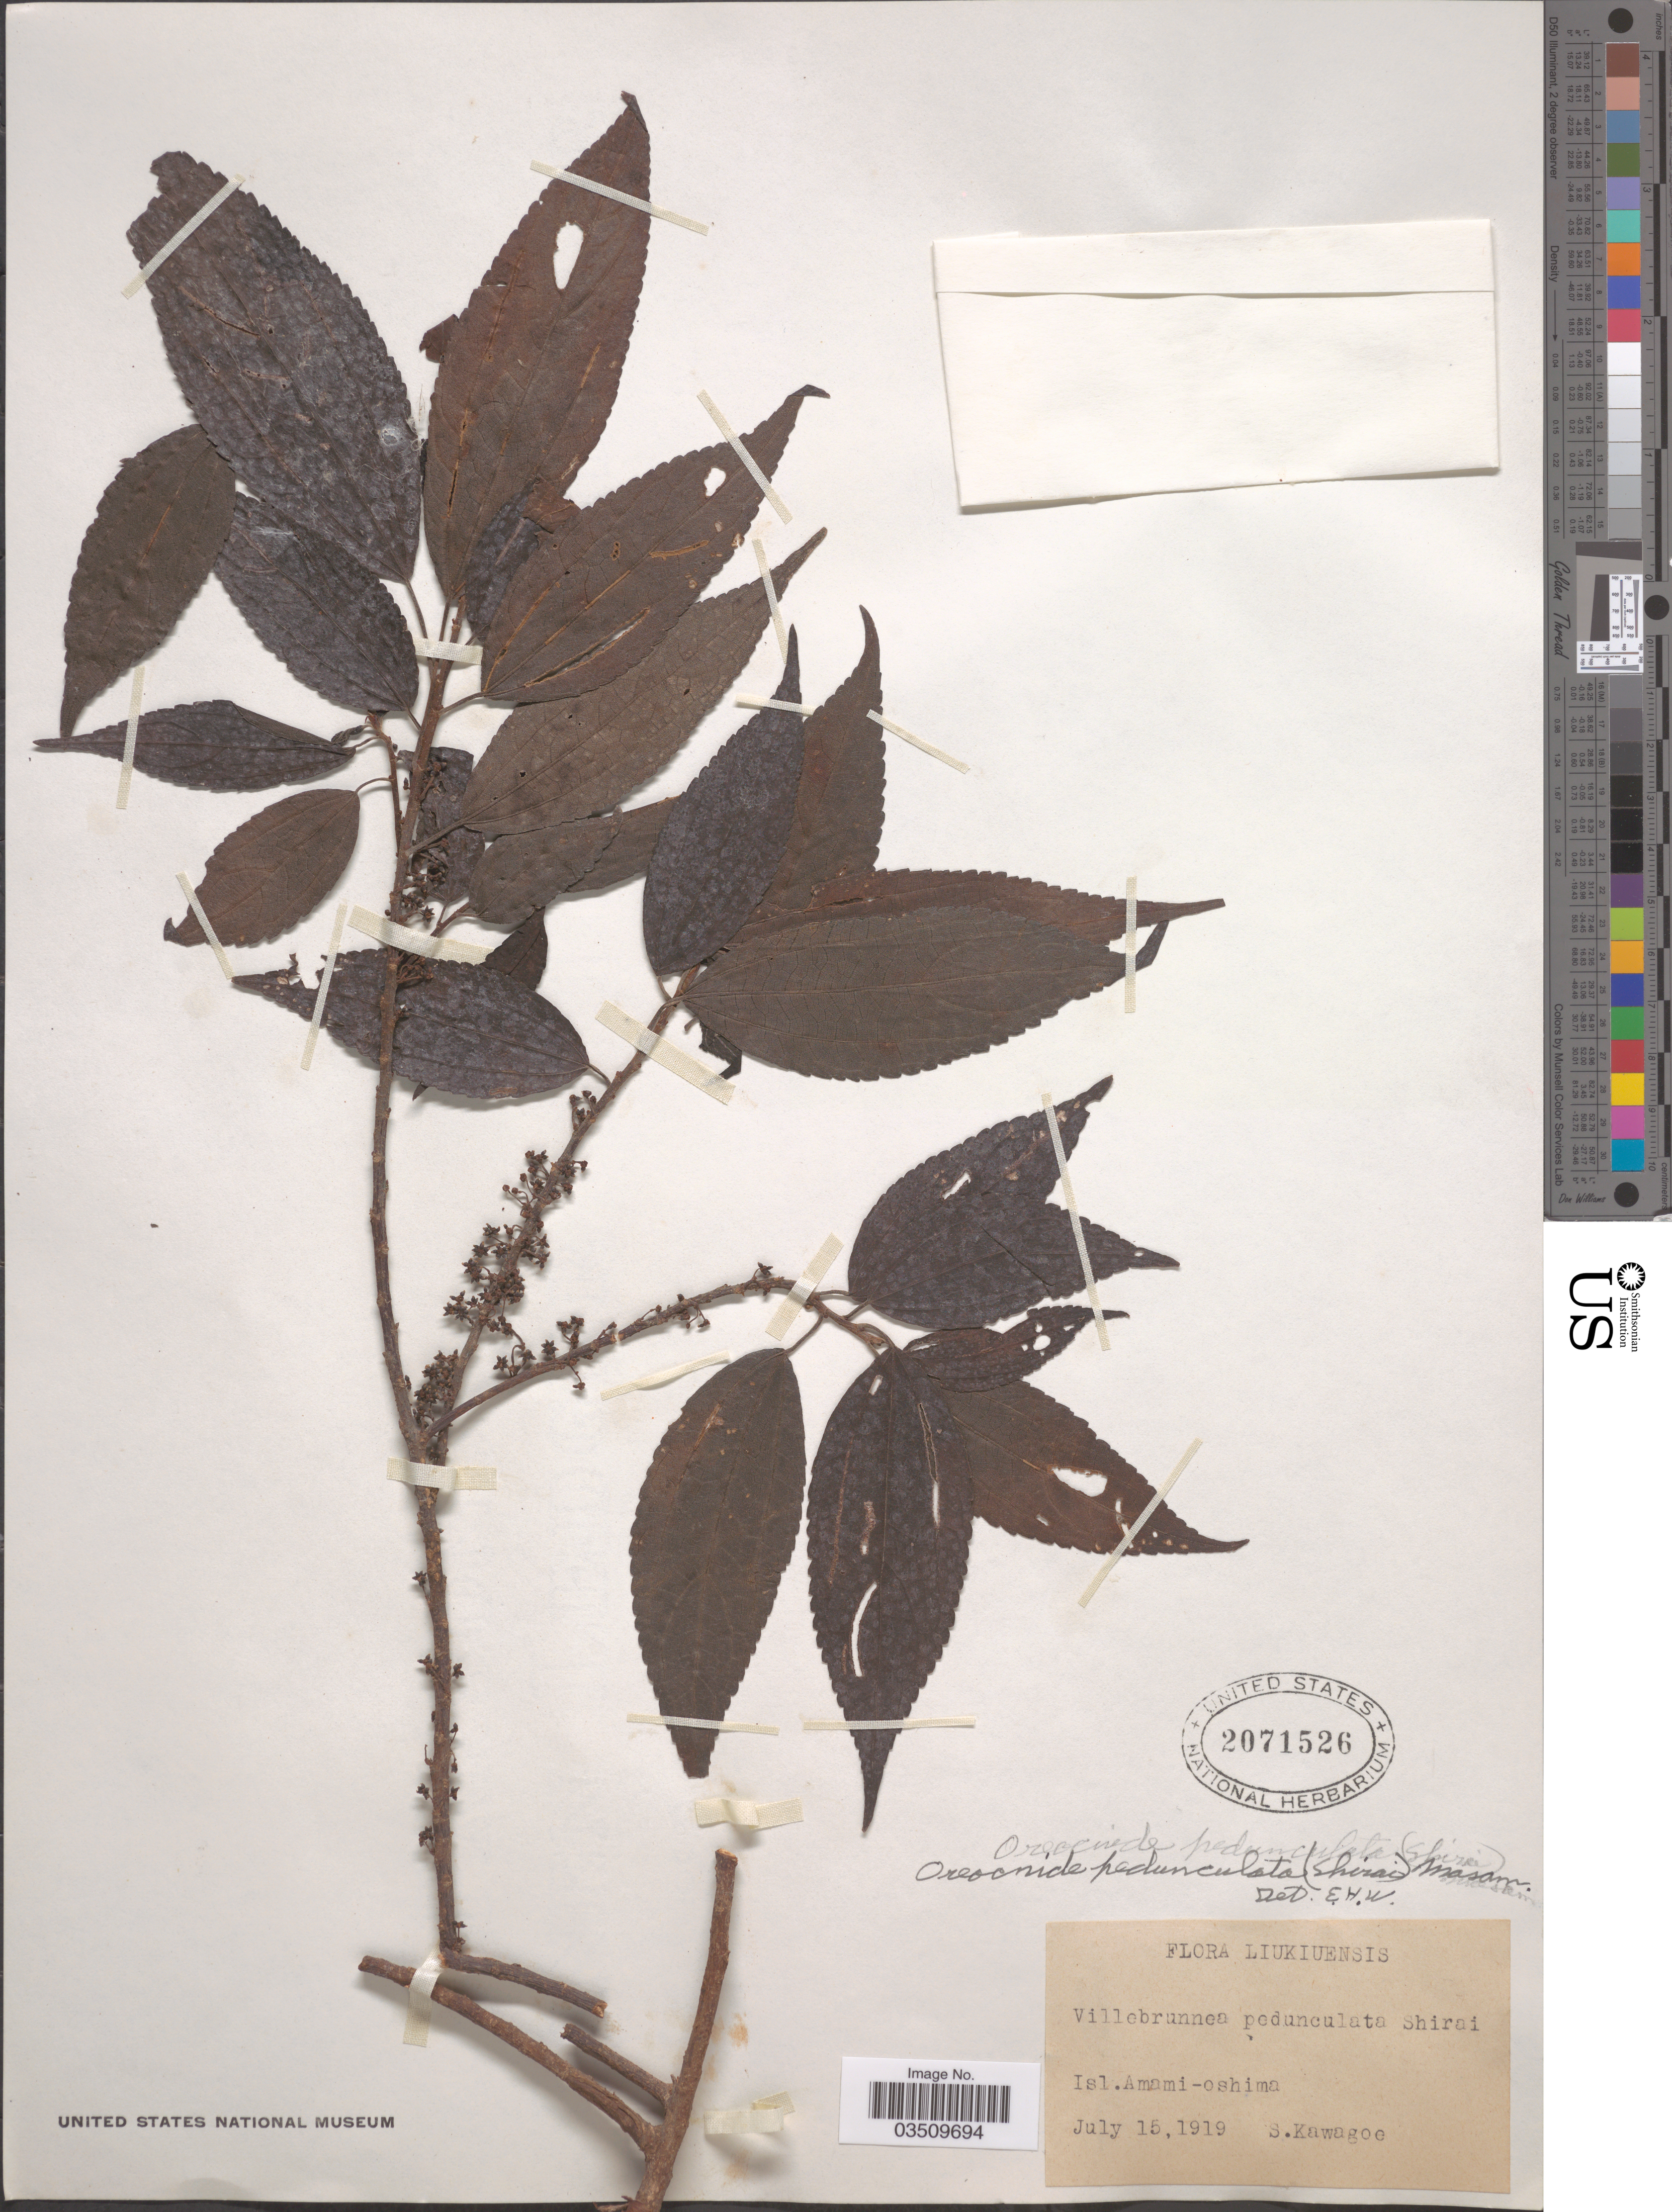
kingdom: Plantae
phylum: Tracheophyta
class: Magnoliopsida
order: Rosales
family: Urticaceae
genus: Oreocnide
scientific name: Oreocnide pedunculata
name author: (Shirai) Masam.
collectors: S. Kawagoe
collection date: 1919-07-15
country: Japan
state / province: Okinawa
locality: Isl. Amami-oshima.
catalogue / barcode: US 2071526